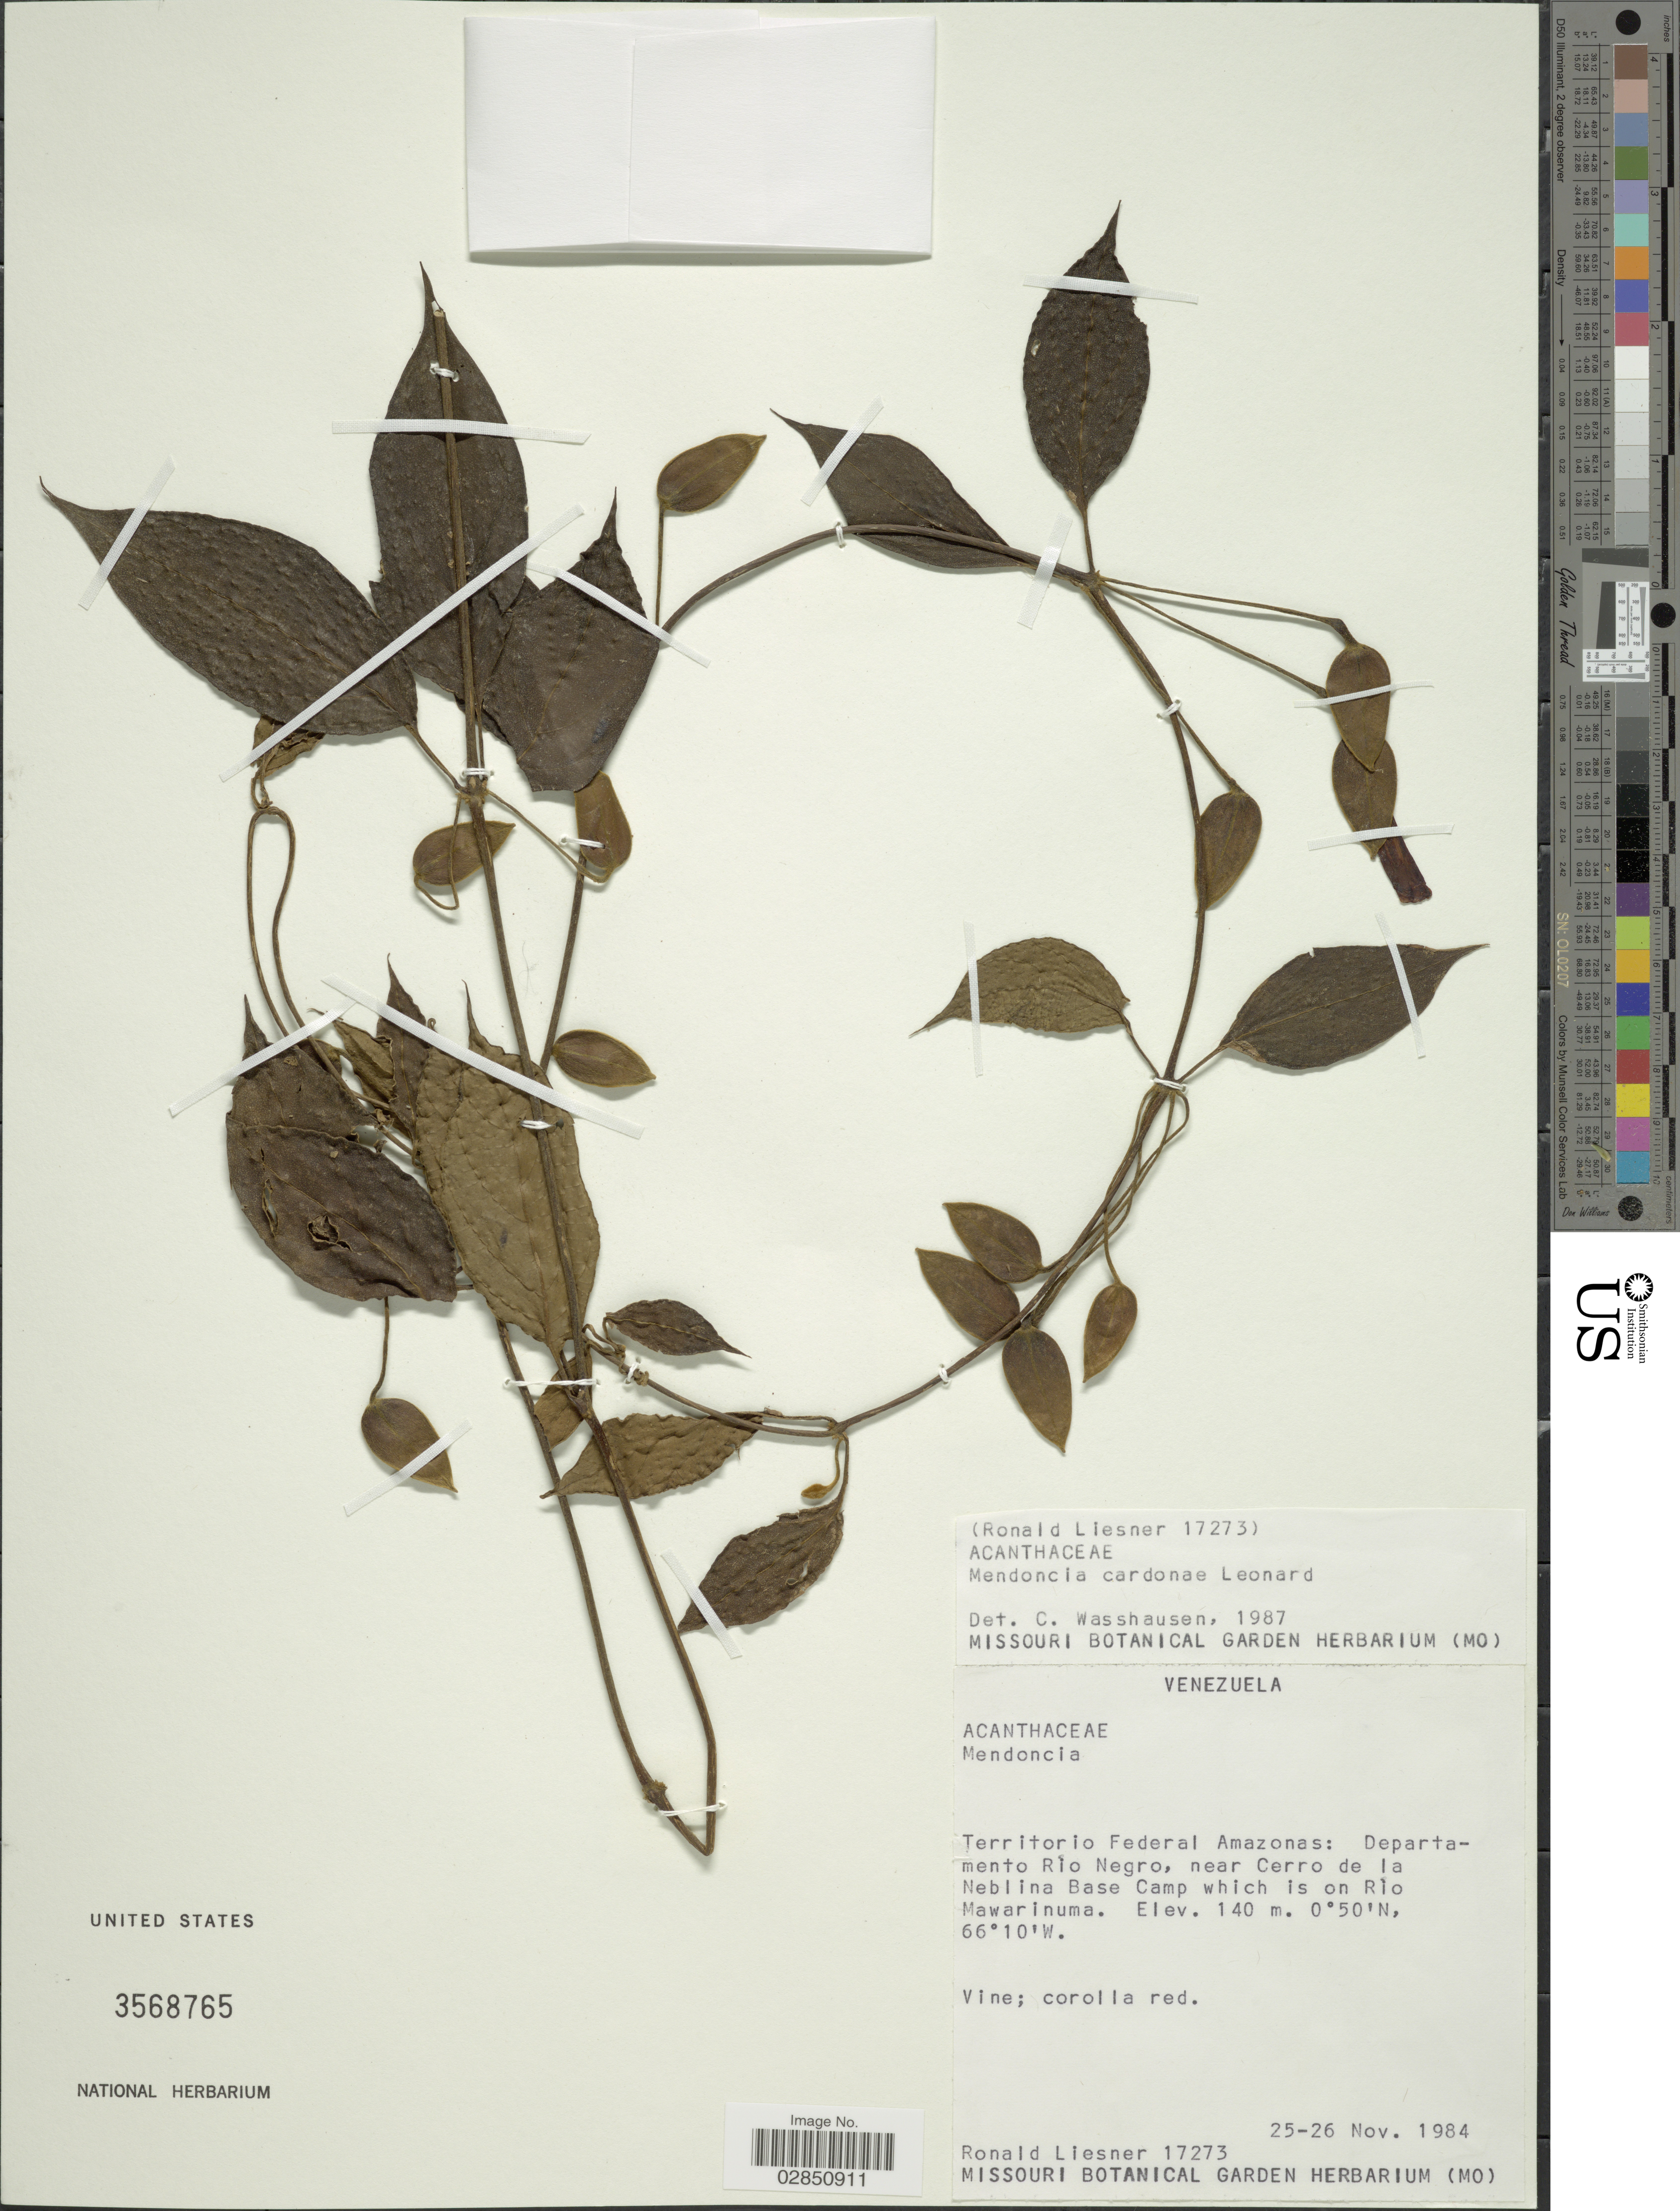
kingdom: Plantae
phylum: Tracheophyta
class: Magnoliopsida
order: Lamiales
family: Acanthaceae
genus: Mendoncia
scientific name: Mendoncia cardonae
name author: Leonard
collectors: R. L. Liesner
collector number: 17273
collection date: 1984-11-25/1984-11-26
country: Venezuela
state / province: Amazonas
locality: Territorio Federal Amazonas: Departamento Rio Negro, near Cerro de la Neblina Base Camp which is on Rio Mawarinuwa.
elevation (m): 140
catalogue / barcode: US 3568765